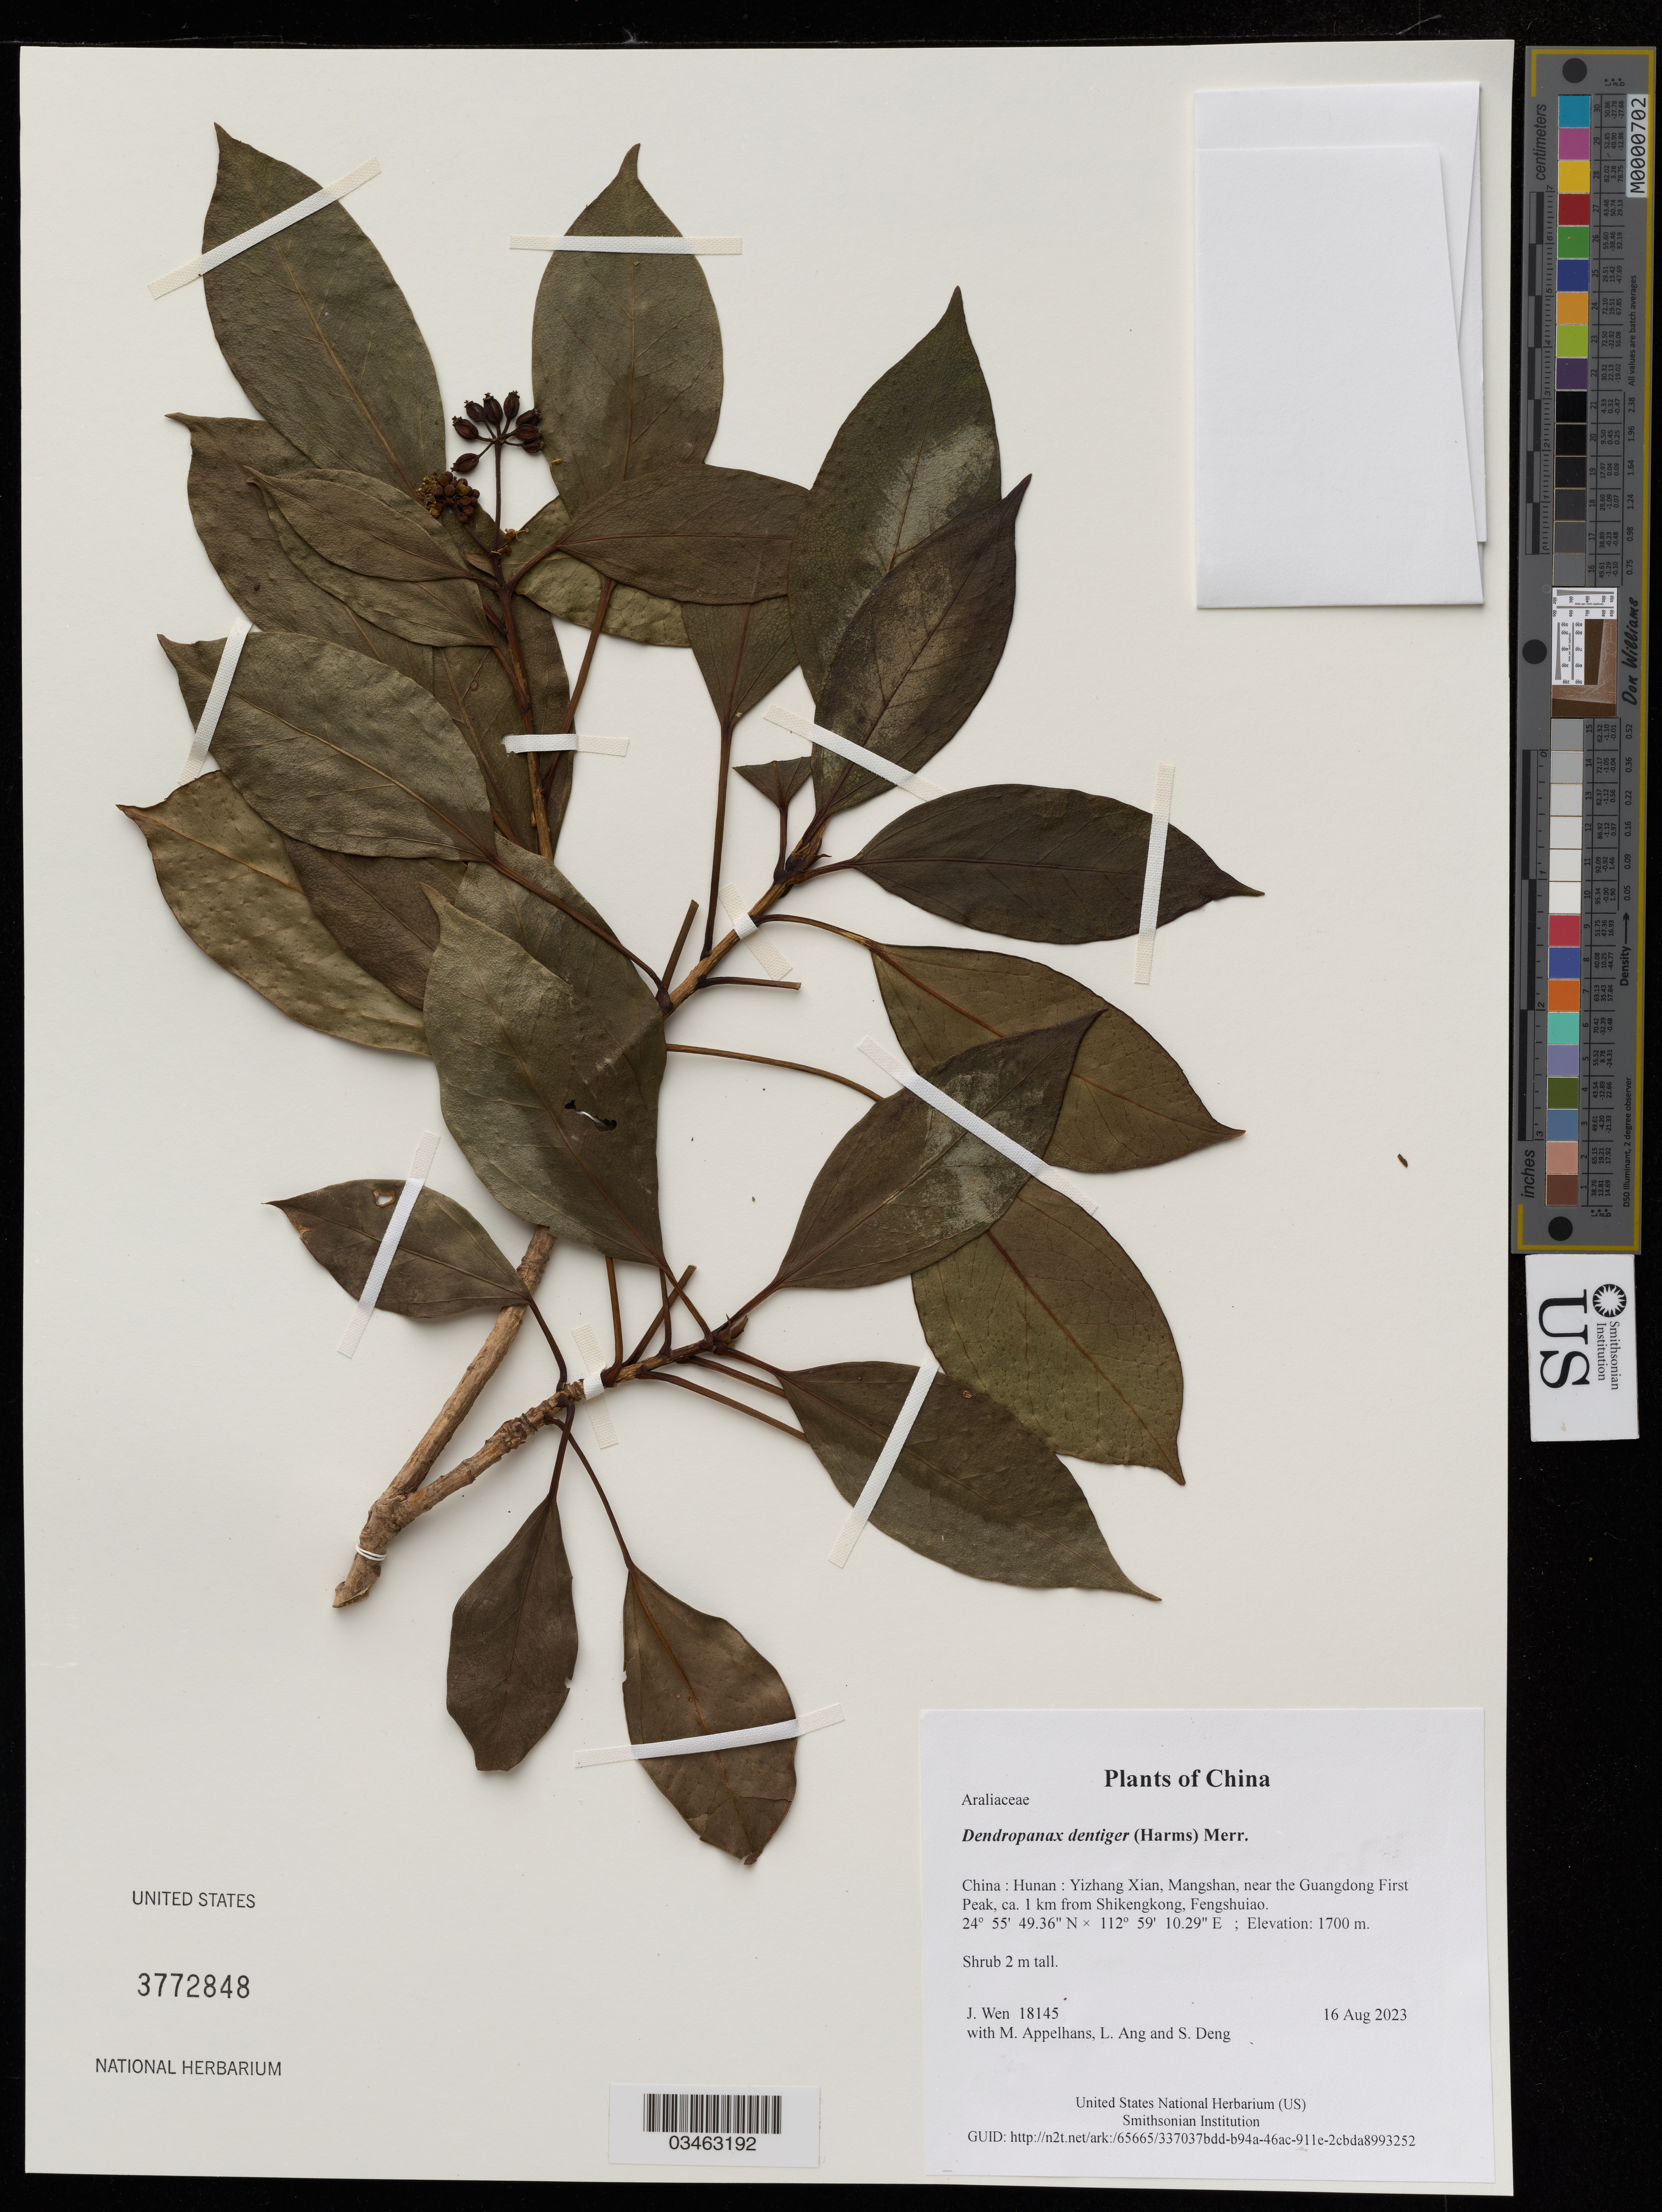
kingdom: Plantae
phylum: Tracheophyta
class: Magnoliopsida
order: Apiales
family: Araliaceae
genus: Dendropanax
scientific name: Dendropanax dentigerus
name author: (Harms) Merr.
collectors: J. Wen, M. Appelhans, L. Ang & S. Deng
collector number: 18145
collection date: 2023-08-16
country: China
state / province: Hunan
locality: Yizhang Xian, Mangshan, near the Guangdong First Peak, ca. 1 km from Shikengkong, Fengshuiao.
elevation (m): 1700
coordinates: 24 55 49.36 N, 112 59 10.29 E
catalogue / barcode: US 3772848